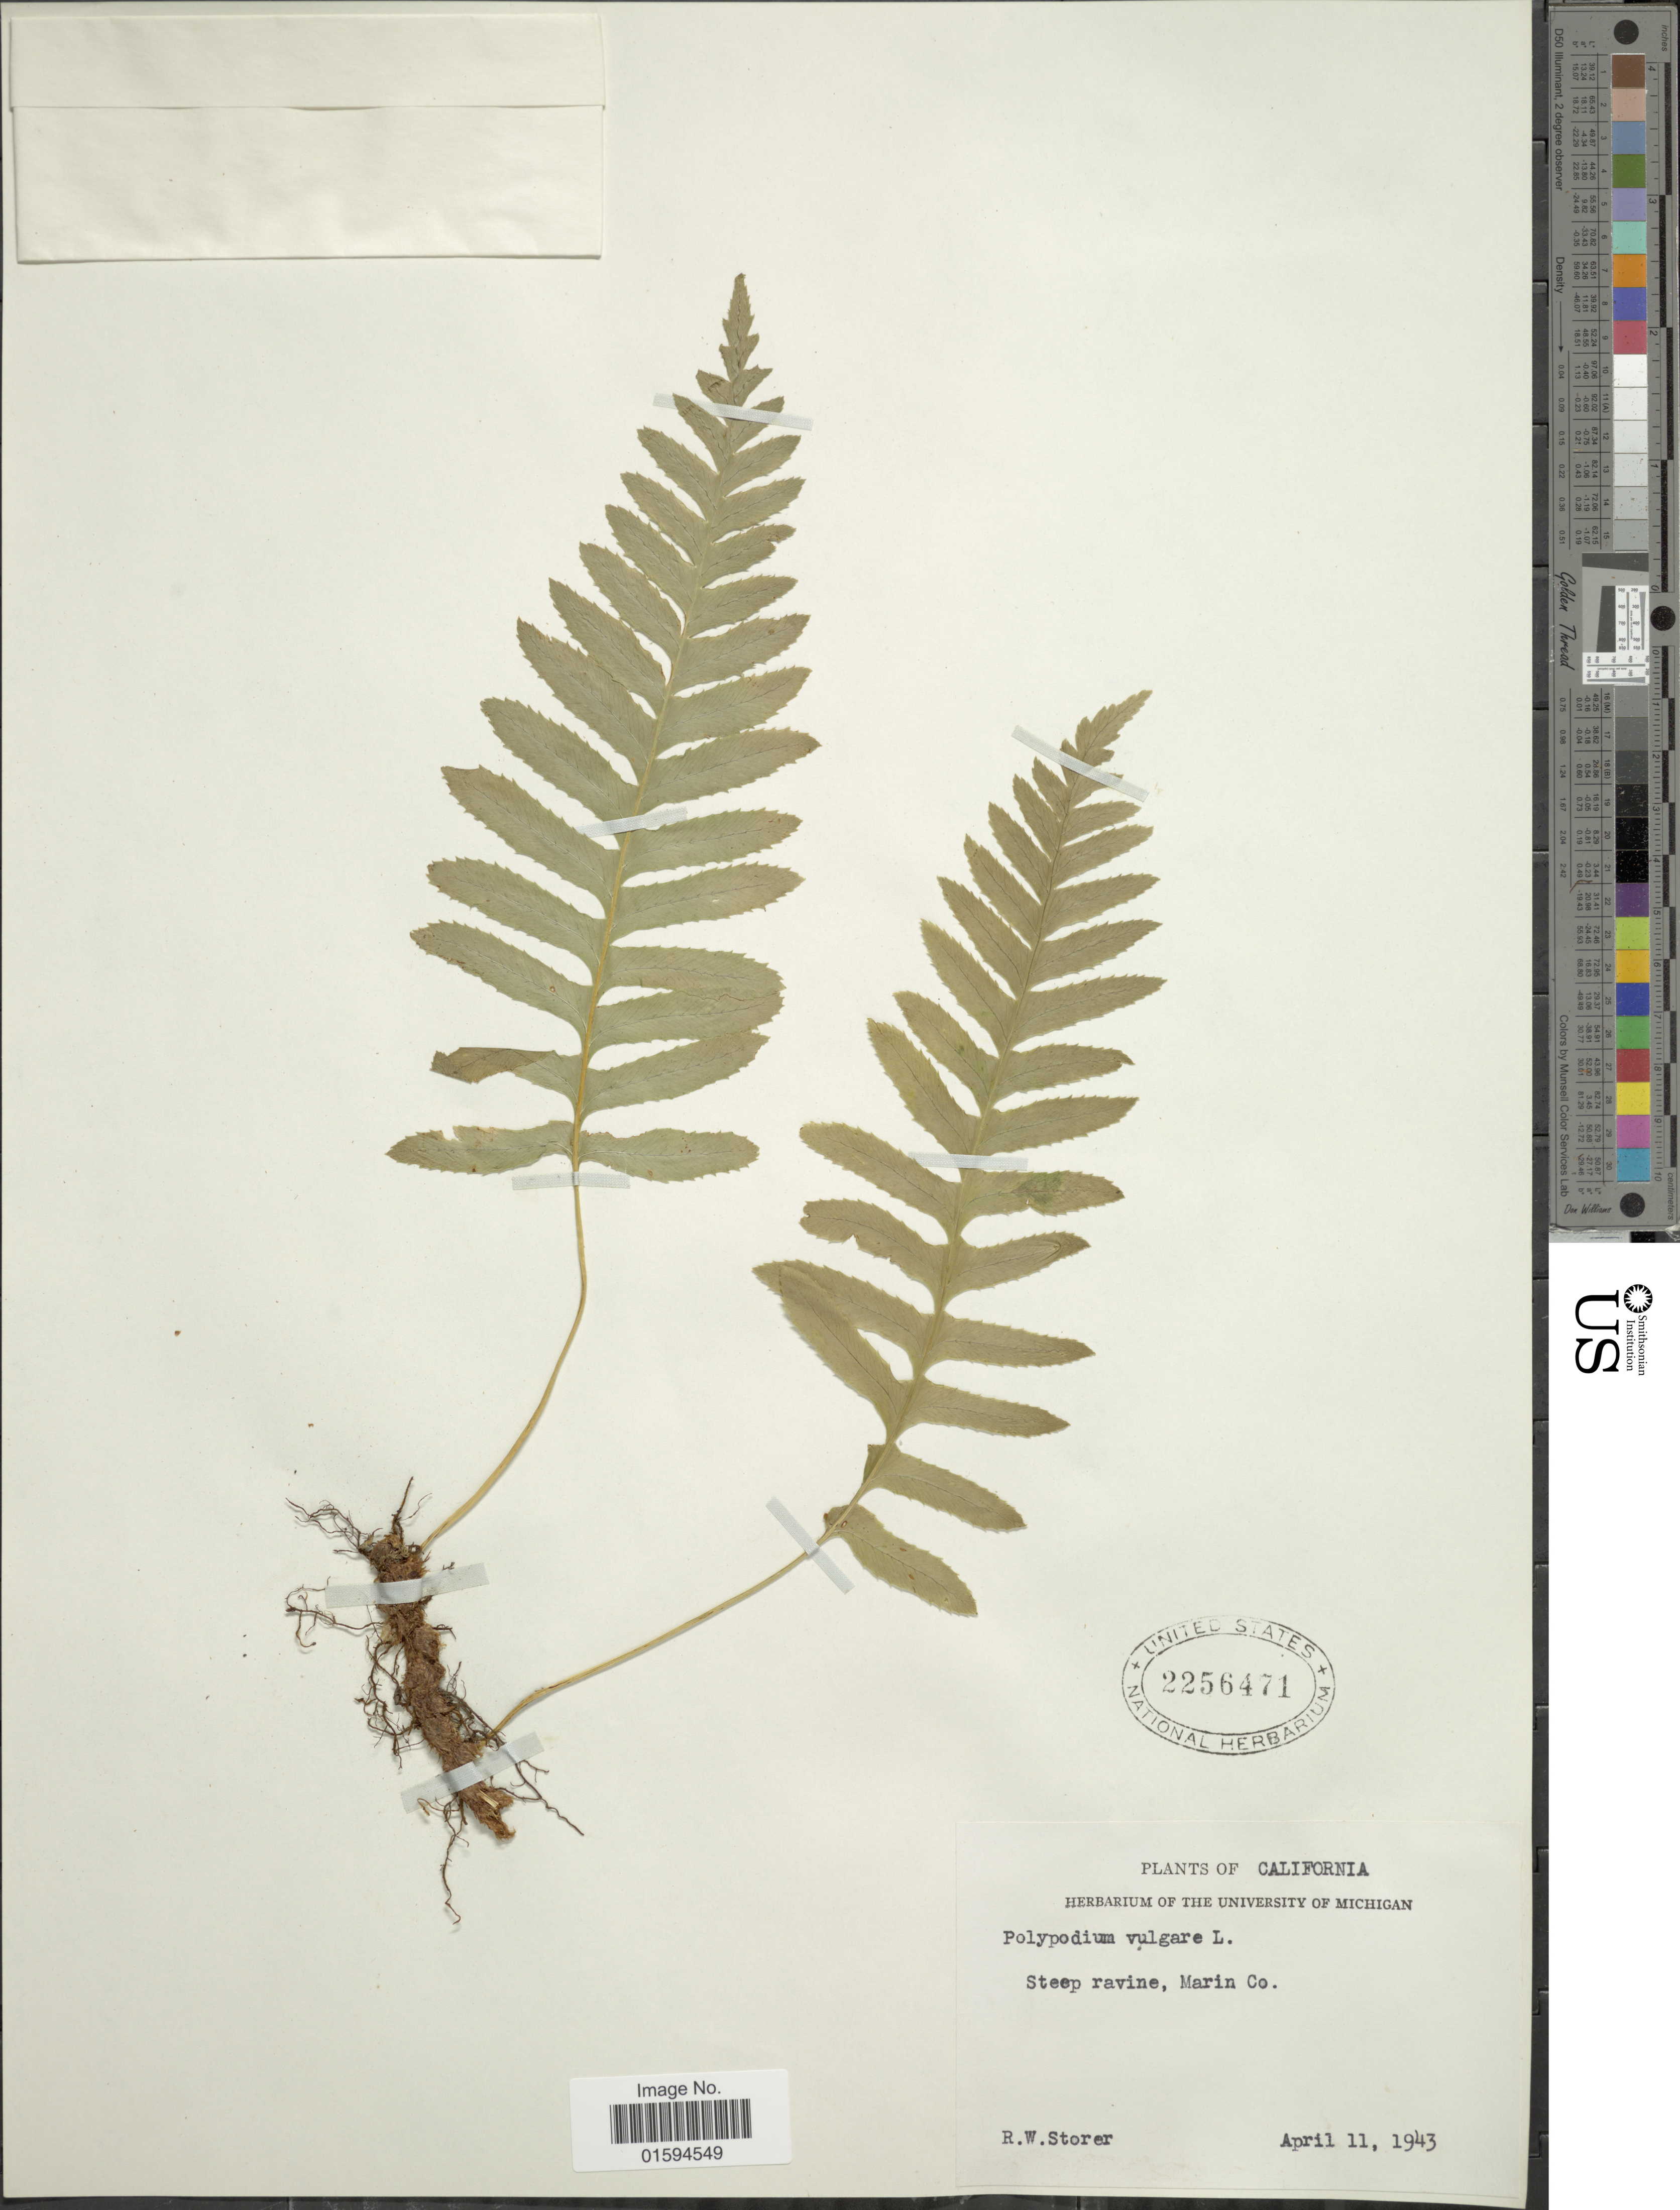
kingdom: Plantae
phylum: Tracheophyta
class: Polypodiopsida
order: Polypodiales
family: Polypodiaceae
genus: Polypodium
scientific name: Polypodium californicum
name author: Kaulf.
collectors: R. Storer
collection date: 1943-04-11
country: United States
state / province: California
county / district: Marin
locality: Steep ravine, Marin Co.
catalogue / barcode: US 2256471